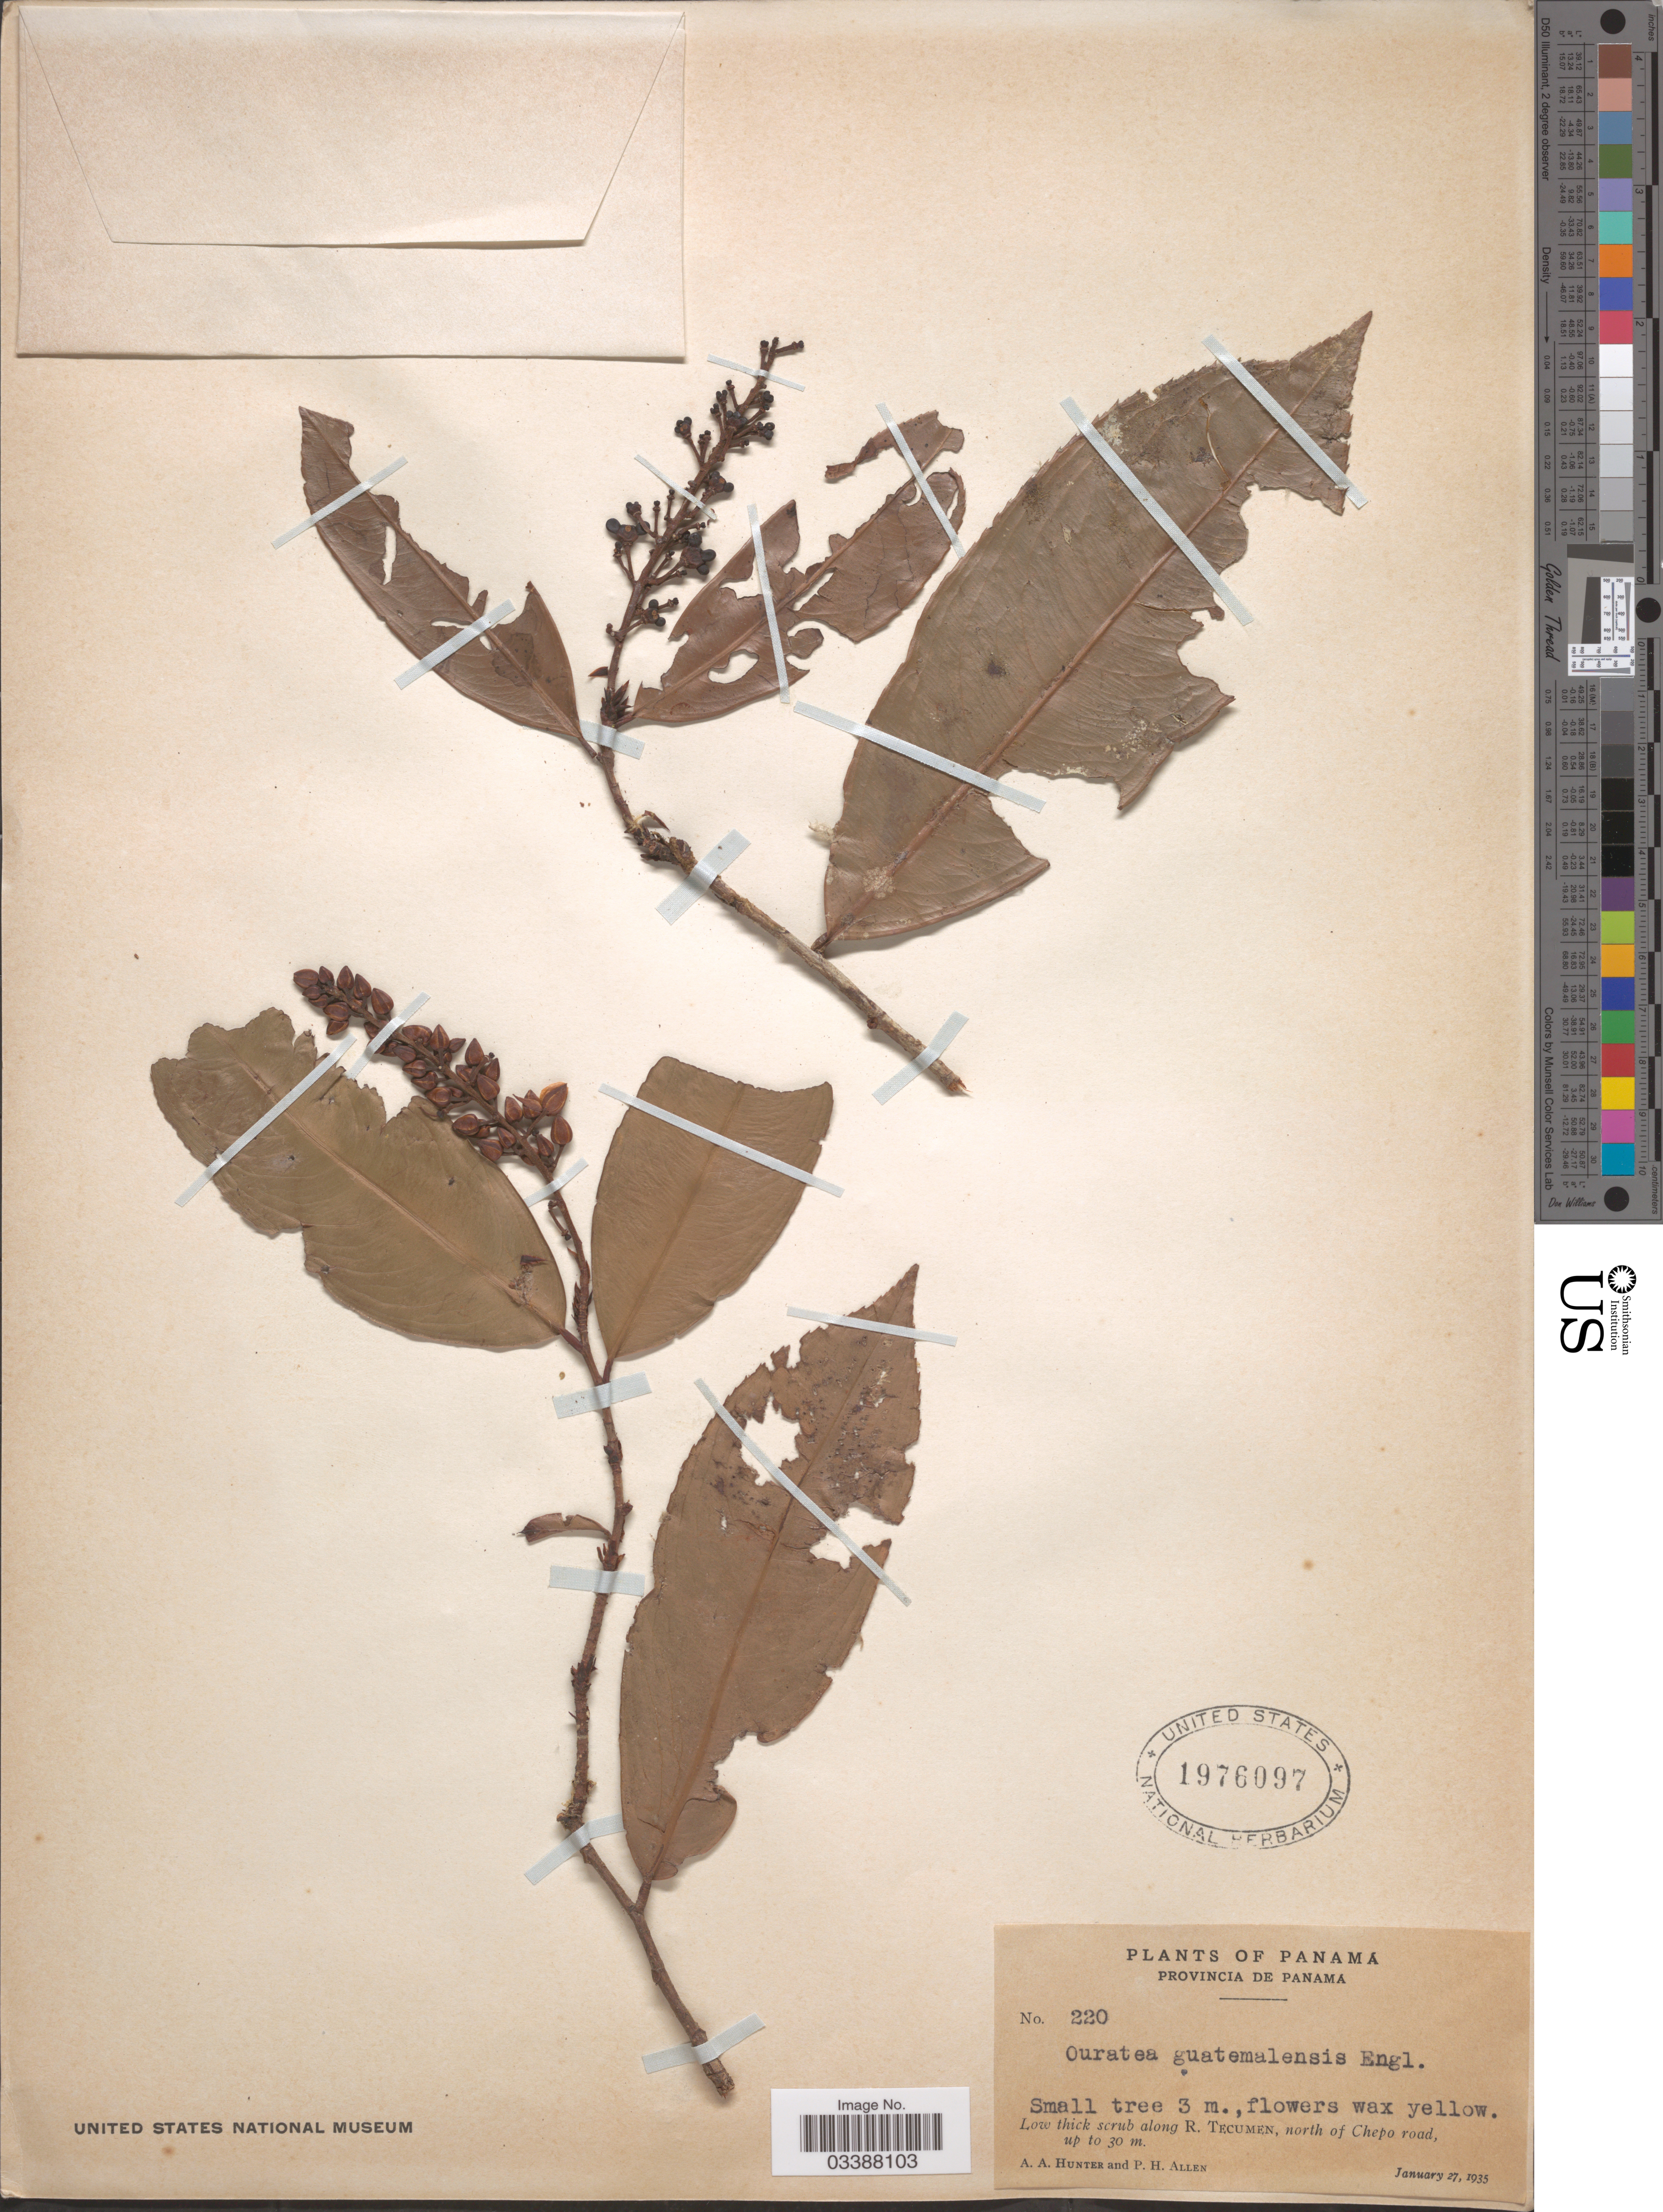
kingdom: Plantae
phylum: Tracheophyta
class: Magnoliopsida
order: Malpighiales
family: Ochnaceae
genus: Ouratea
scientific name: Ouratea lucens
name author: (Kunth) Engl.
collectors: A. Hunter & P. H. Allen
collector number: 220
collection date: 1935-01-27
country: Panama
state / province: Panamá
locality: Along R. Tecumen, north of Chepo road.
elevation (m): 30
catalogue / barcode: US 1976097